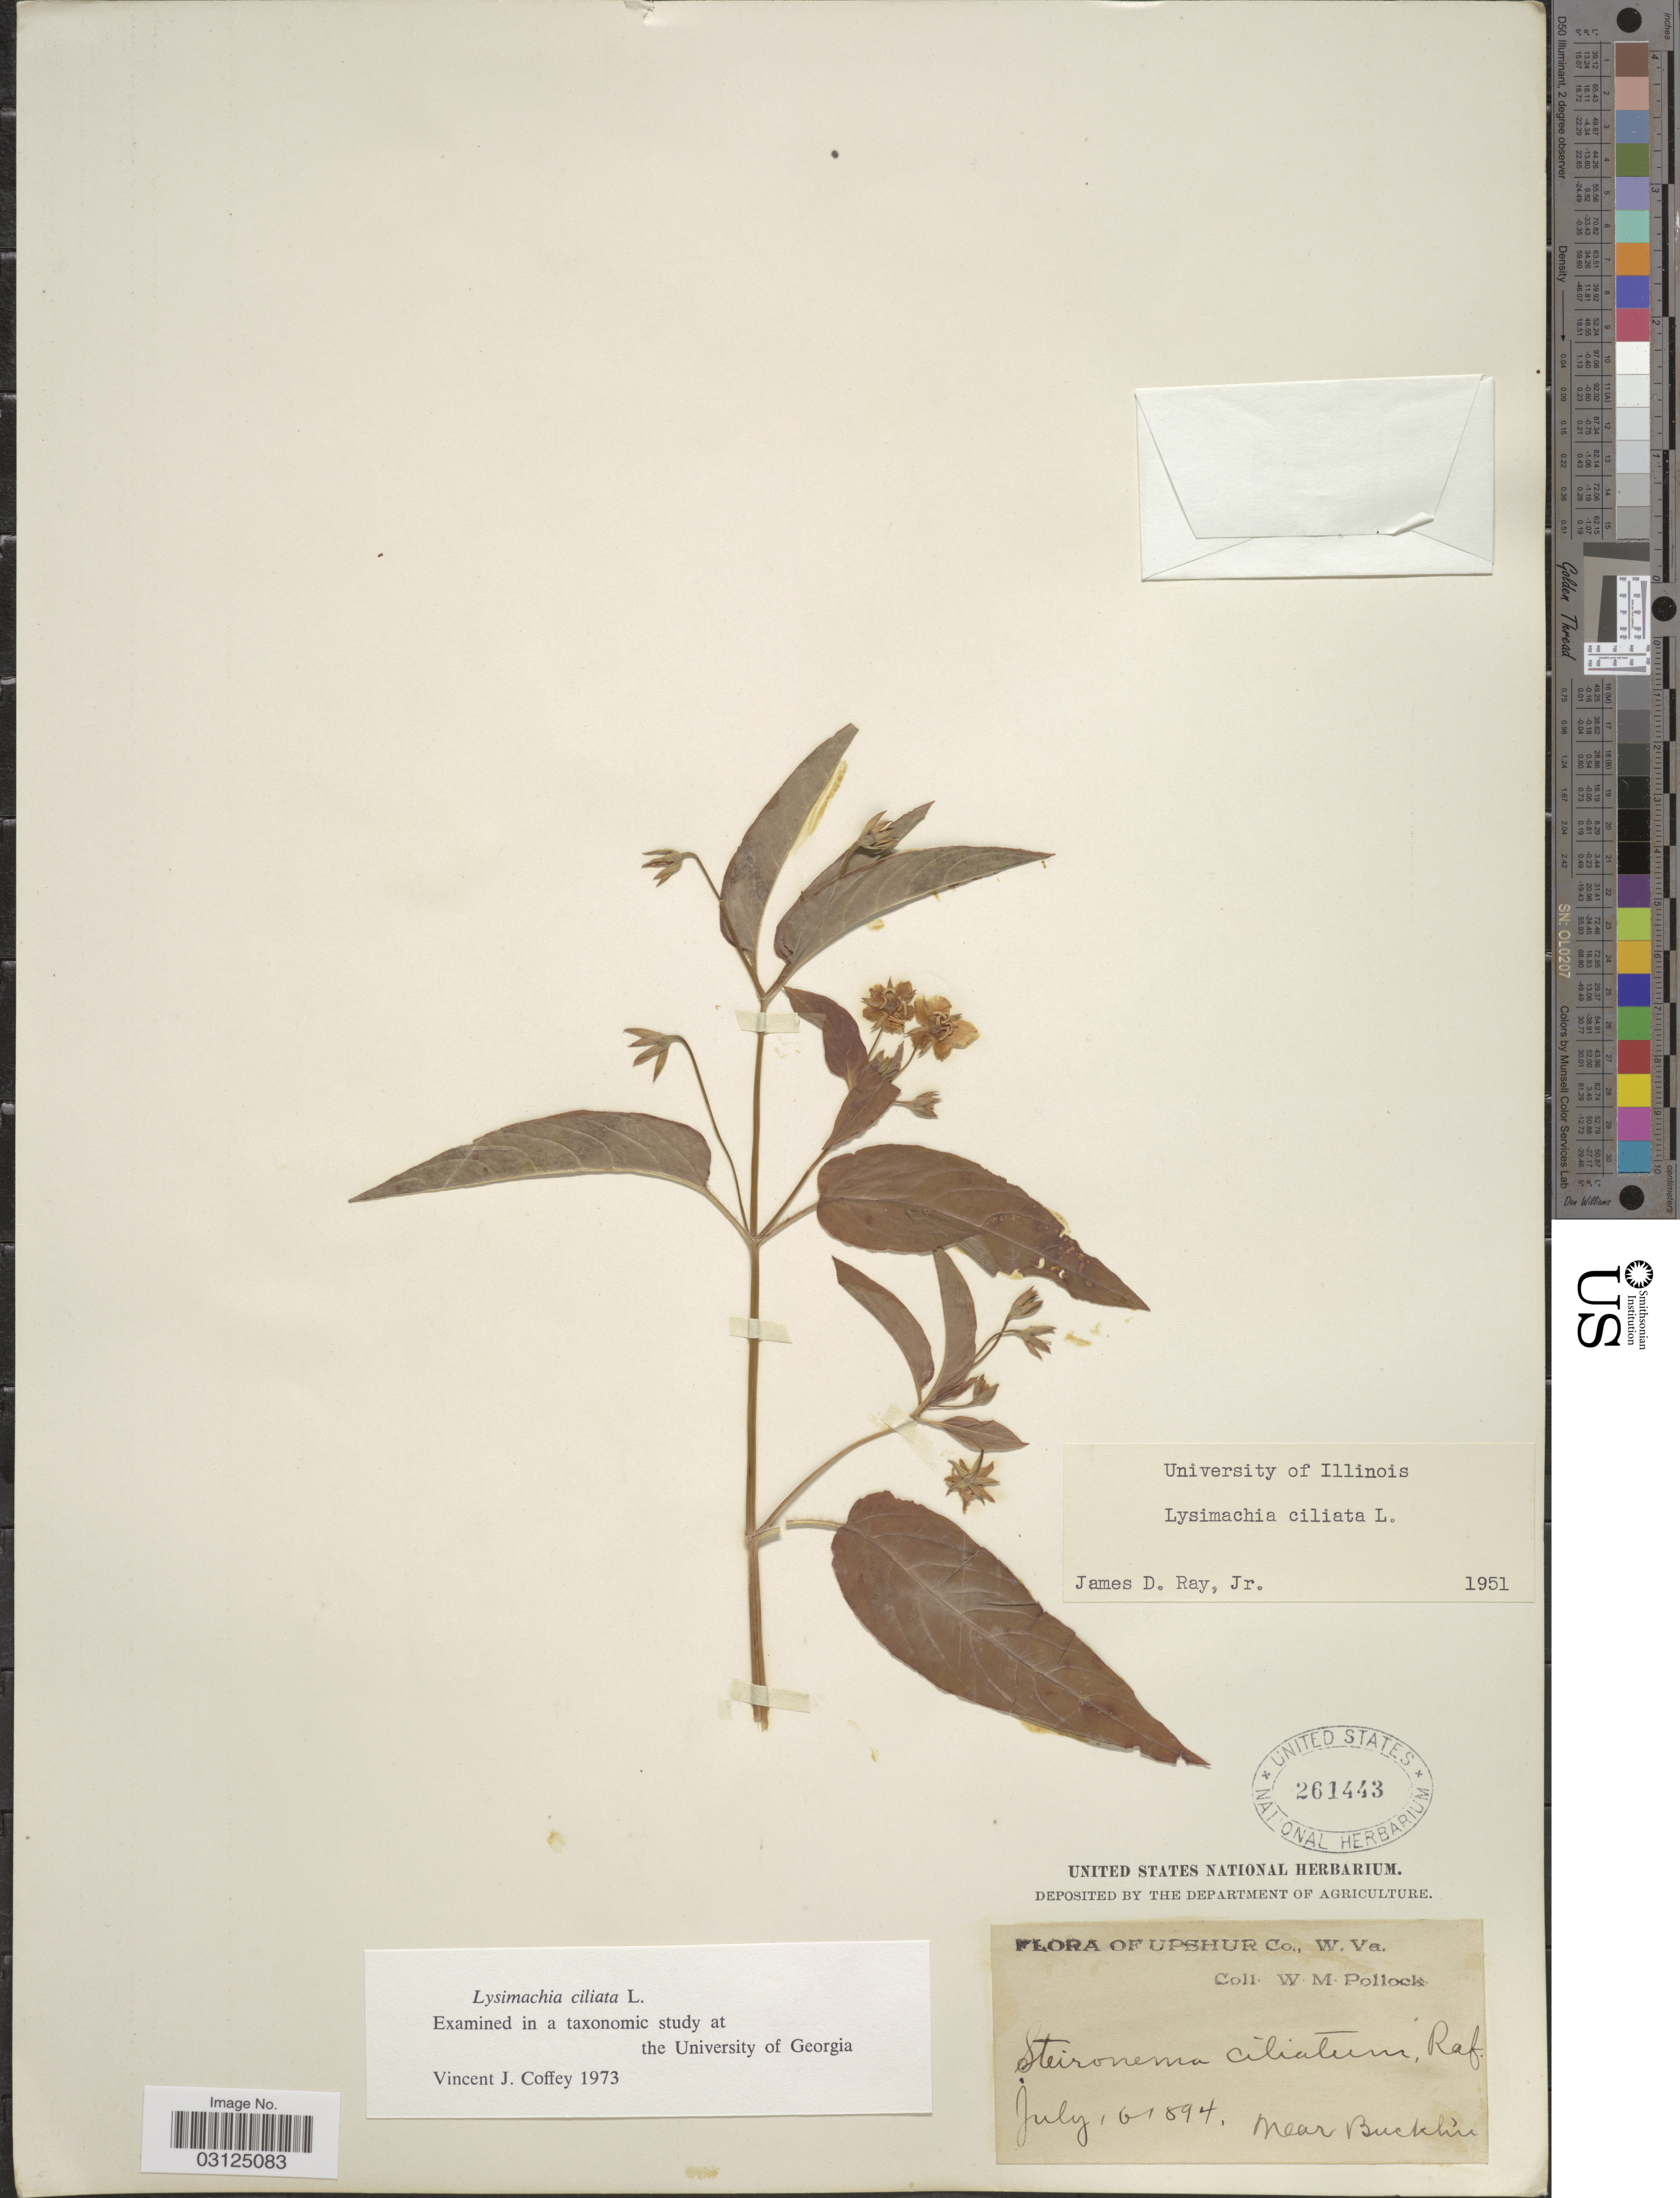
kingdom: Plantae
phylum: Tracheophyta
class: Magnoliopsida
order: Ericales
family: Primulaceae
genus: Lysimachia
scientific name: Lysimachia ciliata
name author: L.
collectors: W. M. Pollock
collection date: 1894-07-06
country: United States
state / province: West Virginia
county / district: Upshur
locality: Near Bucklin.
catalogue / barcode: US 261443